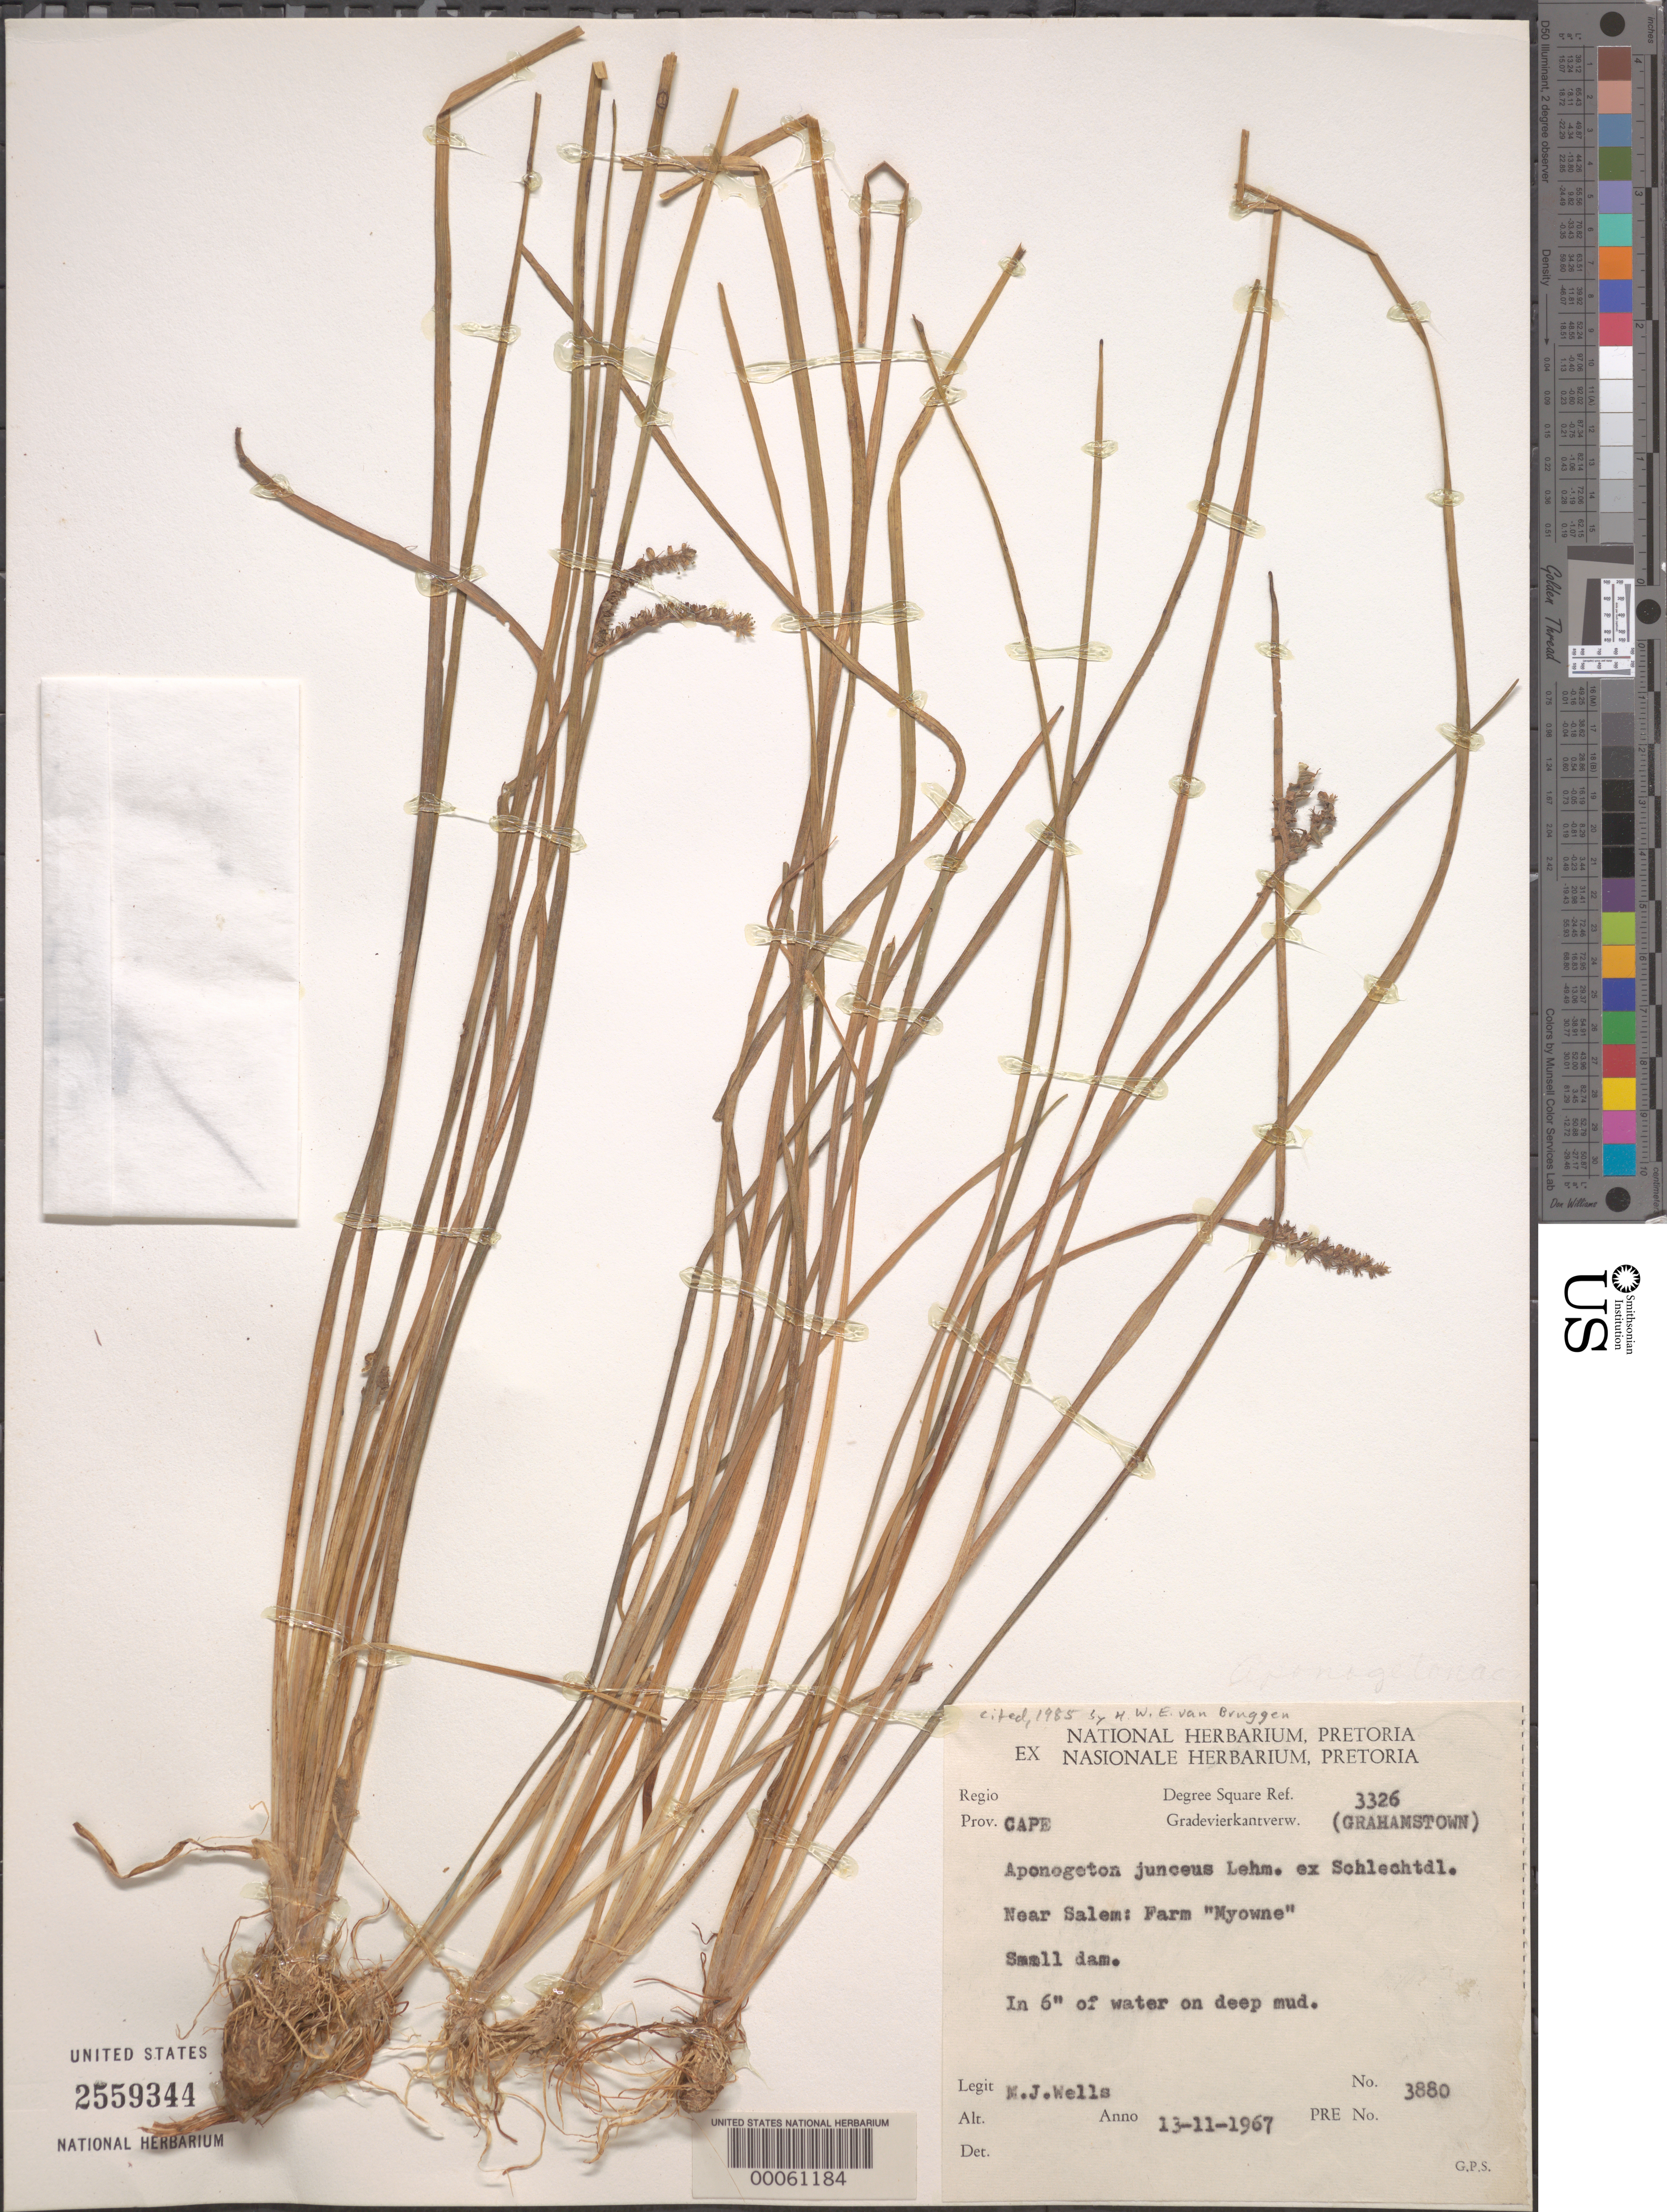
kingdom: Plantae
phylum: Tracheophyta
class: Liliopsida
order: Alismatales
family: Aponogetonaceae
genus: Aponogeton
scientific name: Aponogeton junceus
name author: Lehm.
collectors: M. Wells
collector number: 3880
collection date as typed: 13 Nov 1967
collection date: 1967-11-13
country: South Africa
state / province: Eastern Cape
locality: Near salem, farm myowne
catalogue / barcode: US 2559344